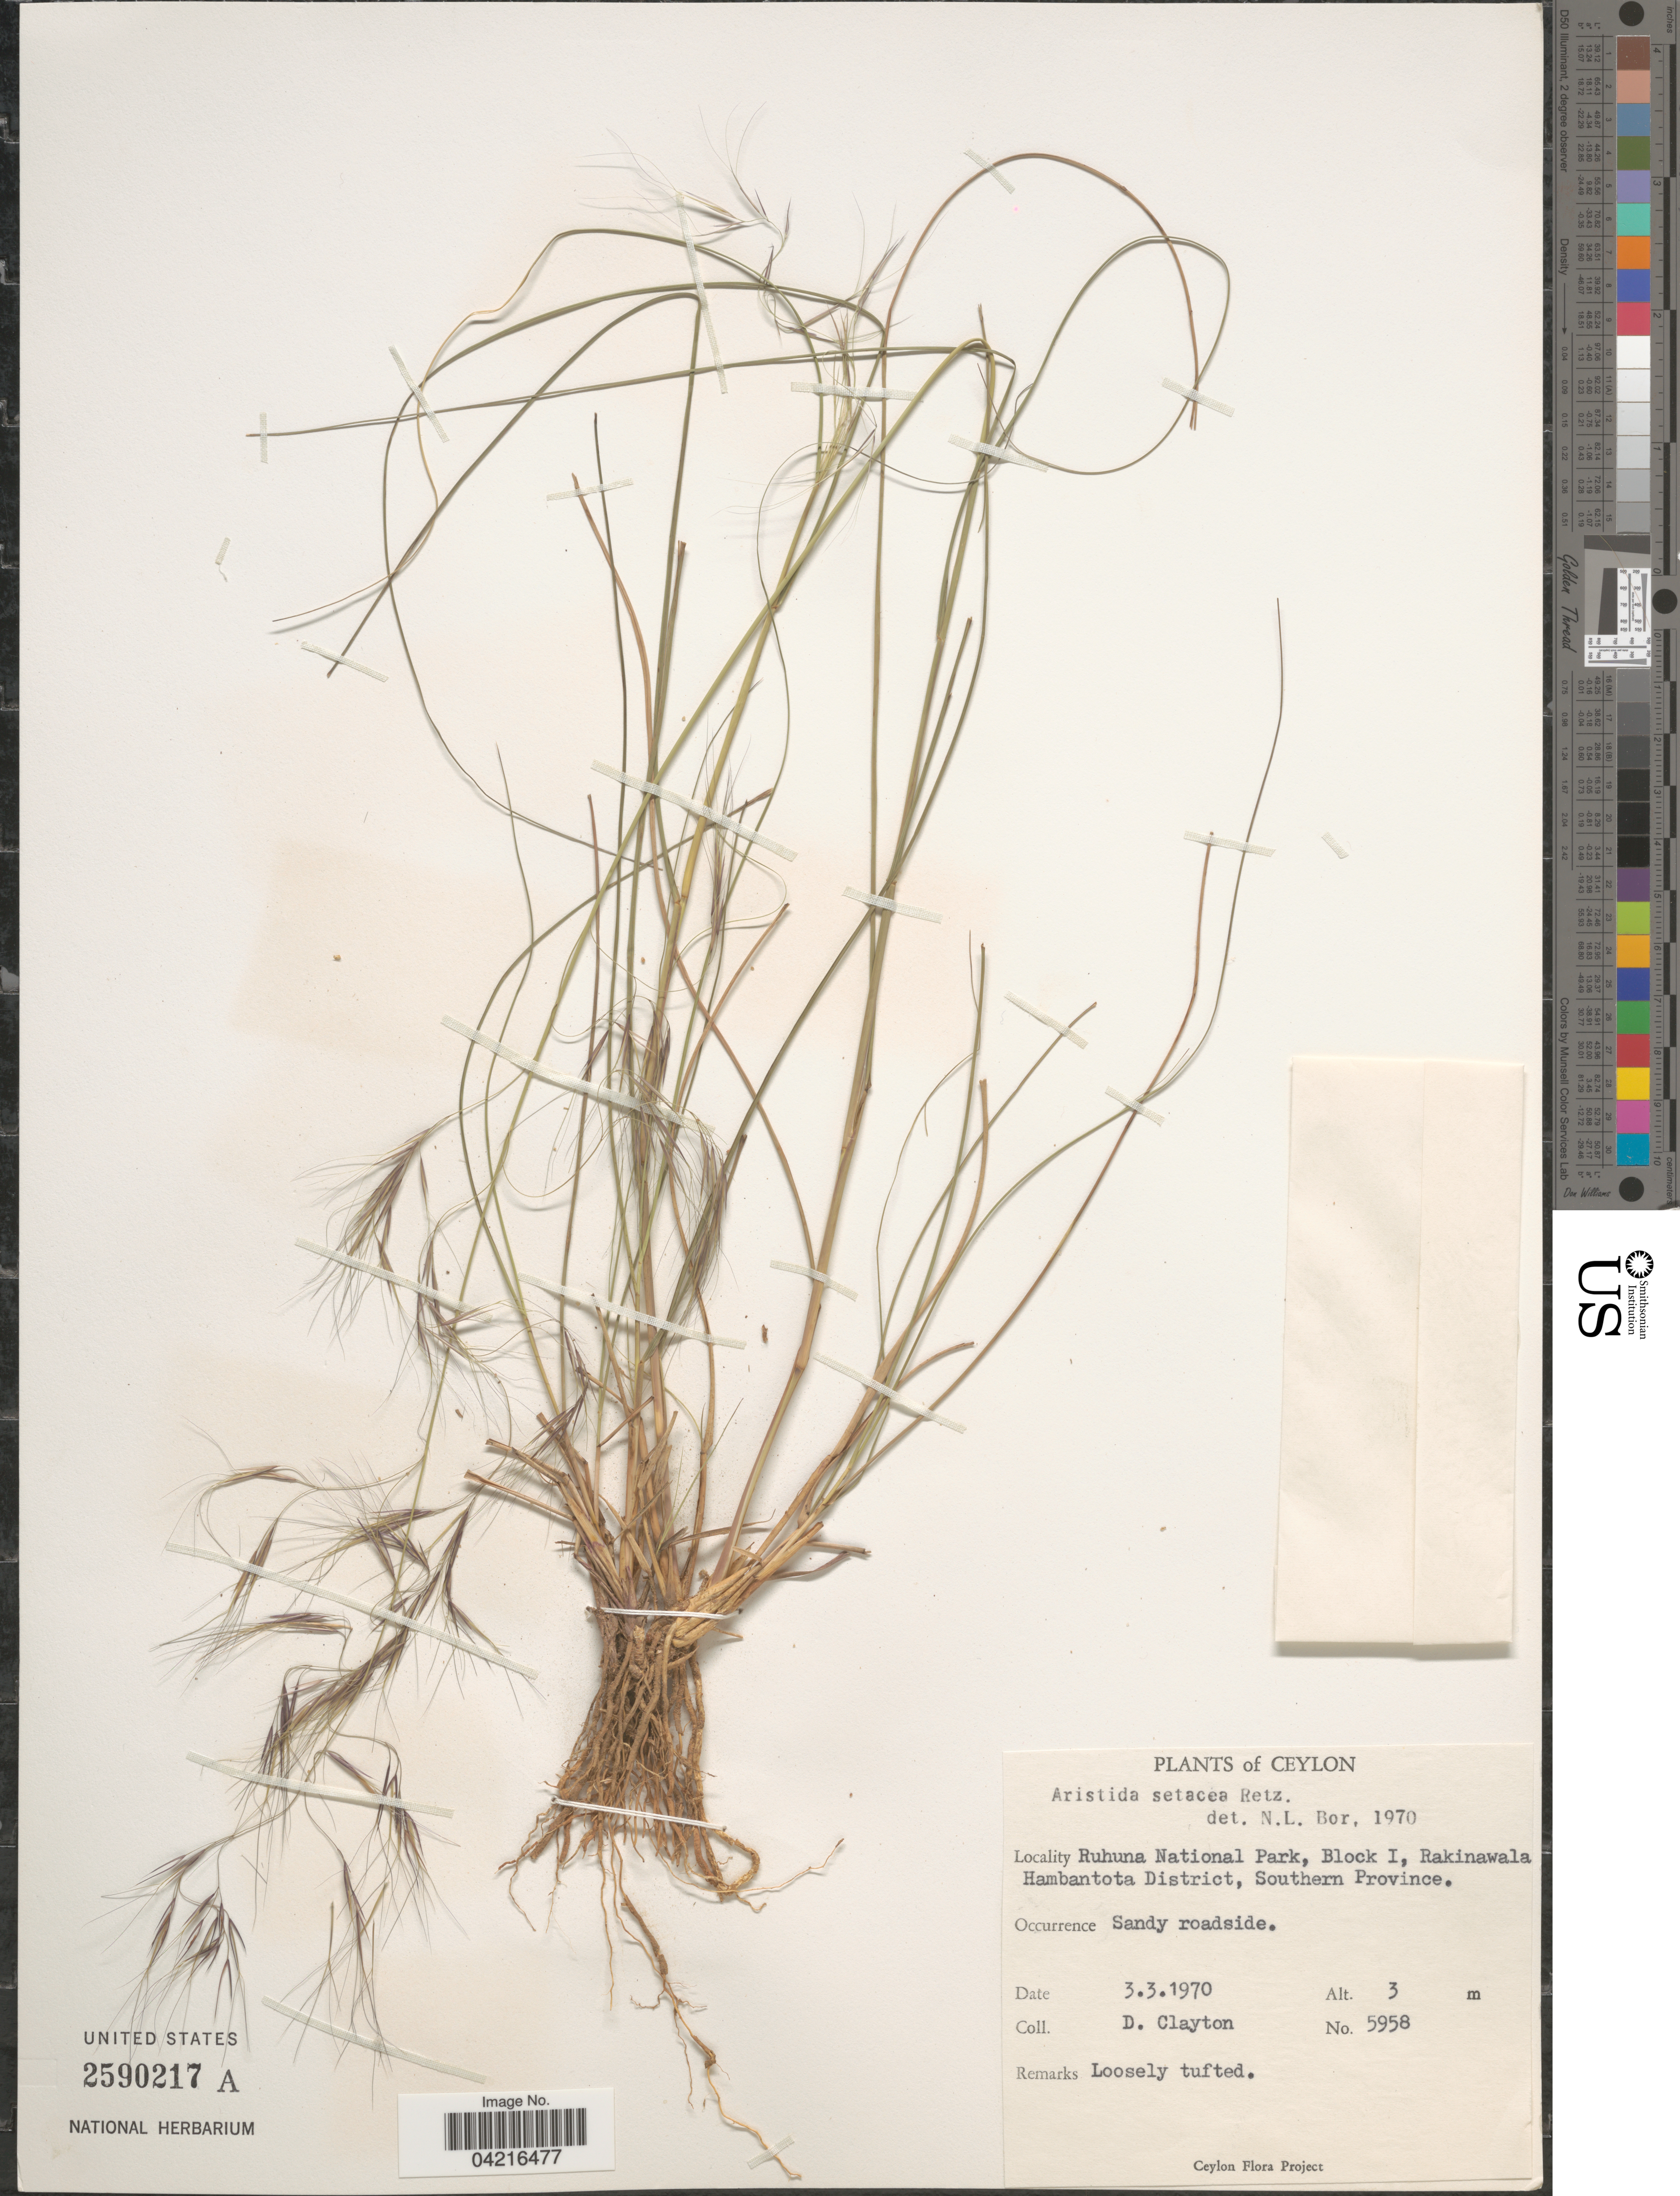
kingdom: Plantae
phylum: Tracheophyta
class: Liliopsida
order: Poales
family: Poaceae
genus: Aristida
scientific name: Aristida setacea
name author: Retz.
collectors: D. Clayton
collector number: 5958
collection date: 1970-03-03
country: Sri Lanka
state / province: Southern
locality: Ceylon. Ruhuna National Park, Block I, Rakinawala Hambantota District.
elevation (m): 3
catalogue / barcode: US 2590217A